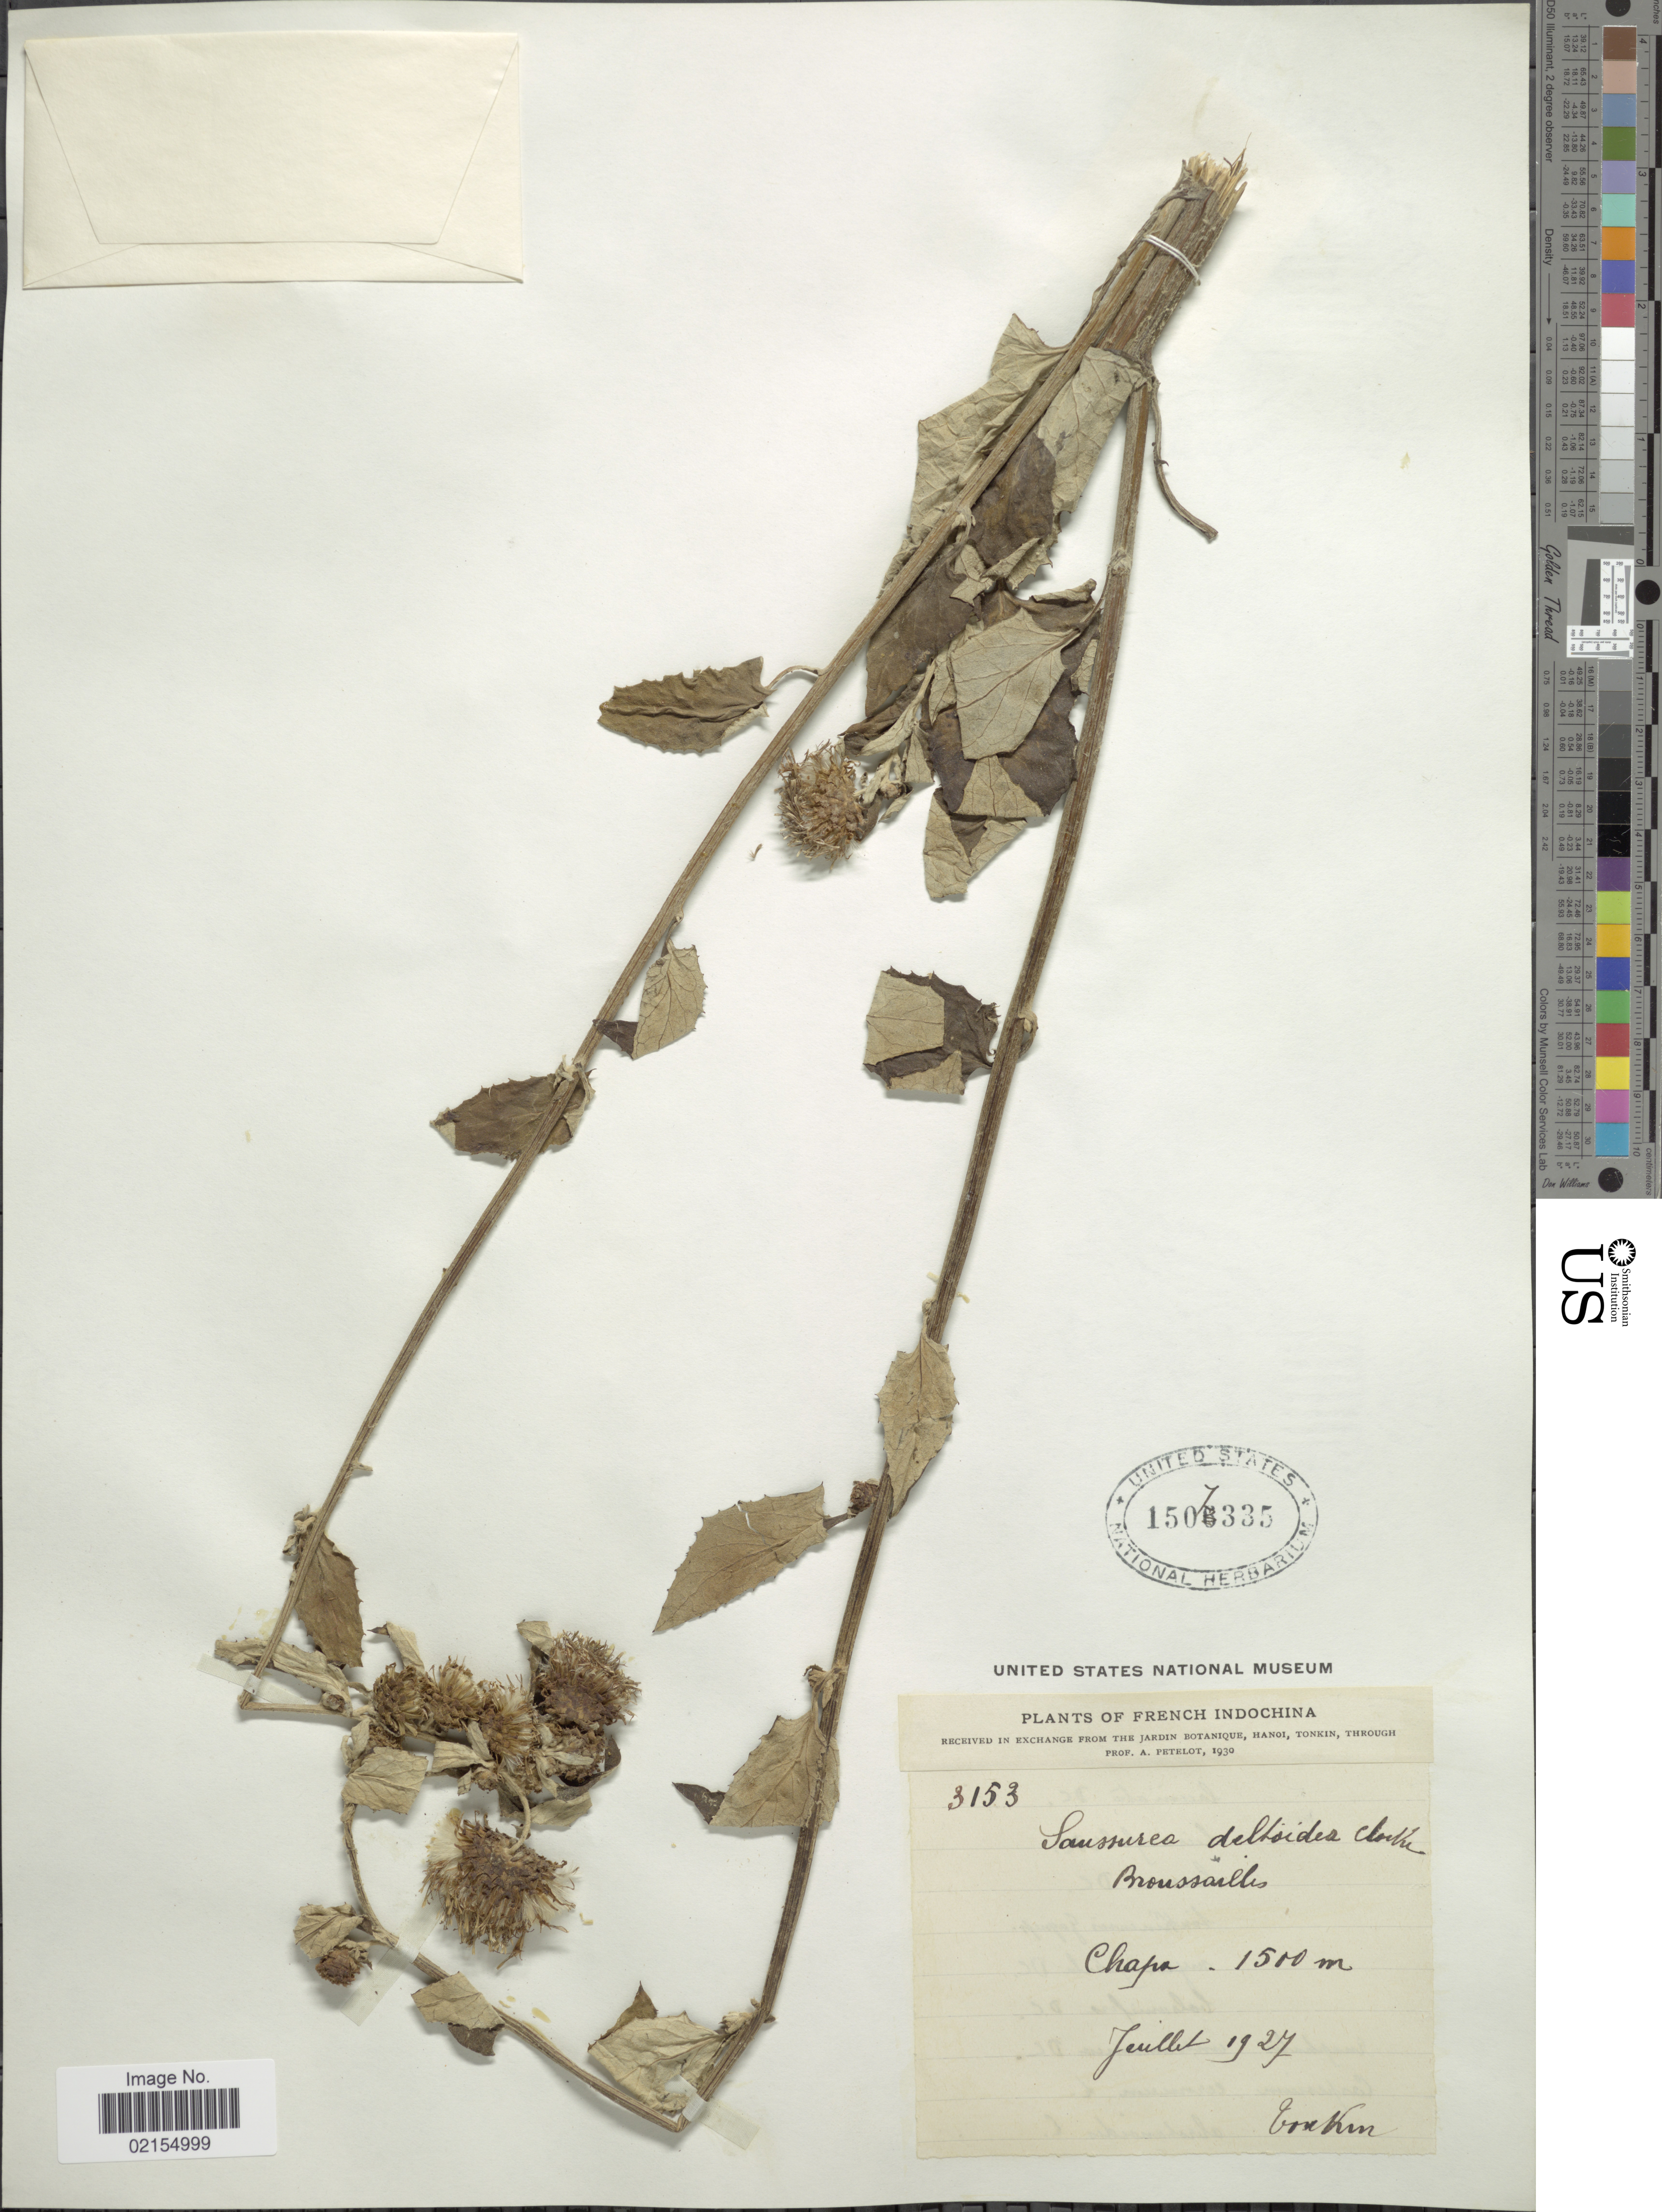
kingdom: Plantae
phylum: Tracheophyta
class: Magnoliopsida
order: Asterales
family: Asteraceae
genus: Himalaiella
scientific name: Himalaiella deltoidea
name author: (DC.) Raab-Straube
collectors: A. Petelot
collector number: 3153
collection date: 1927-07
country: Vietnam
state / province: Lào Cai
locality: Tonkin. Chapa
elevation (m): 1500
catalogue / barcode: US 1507335